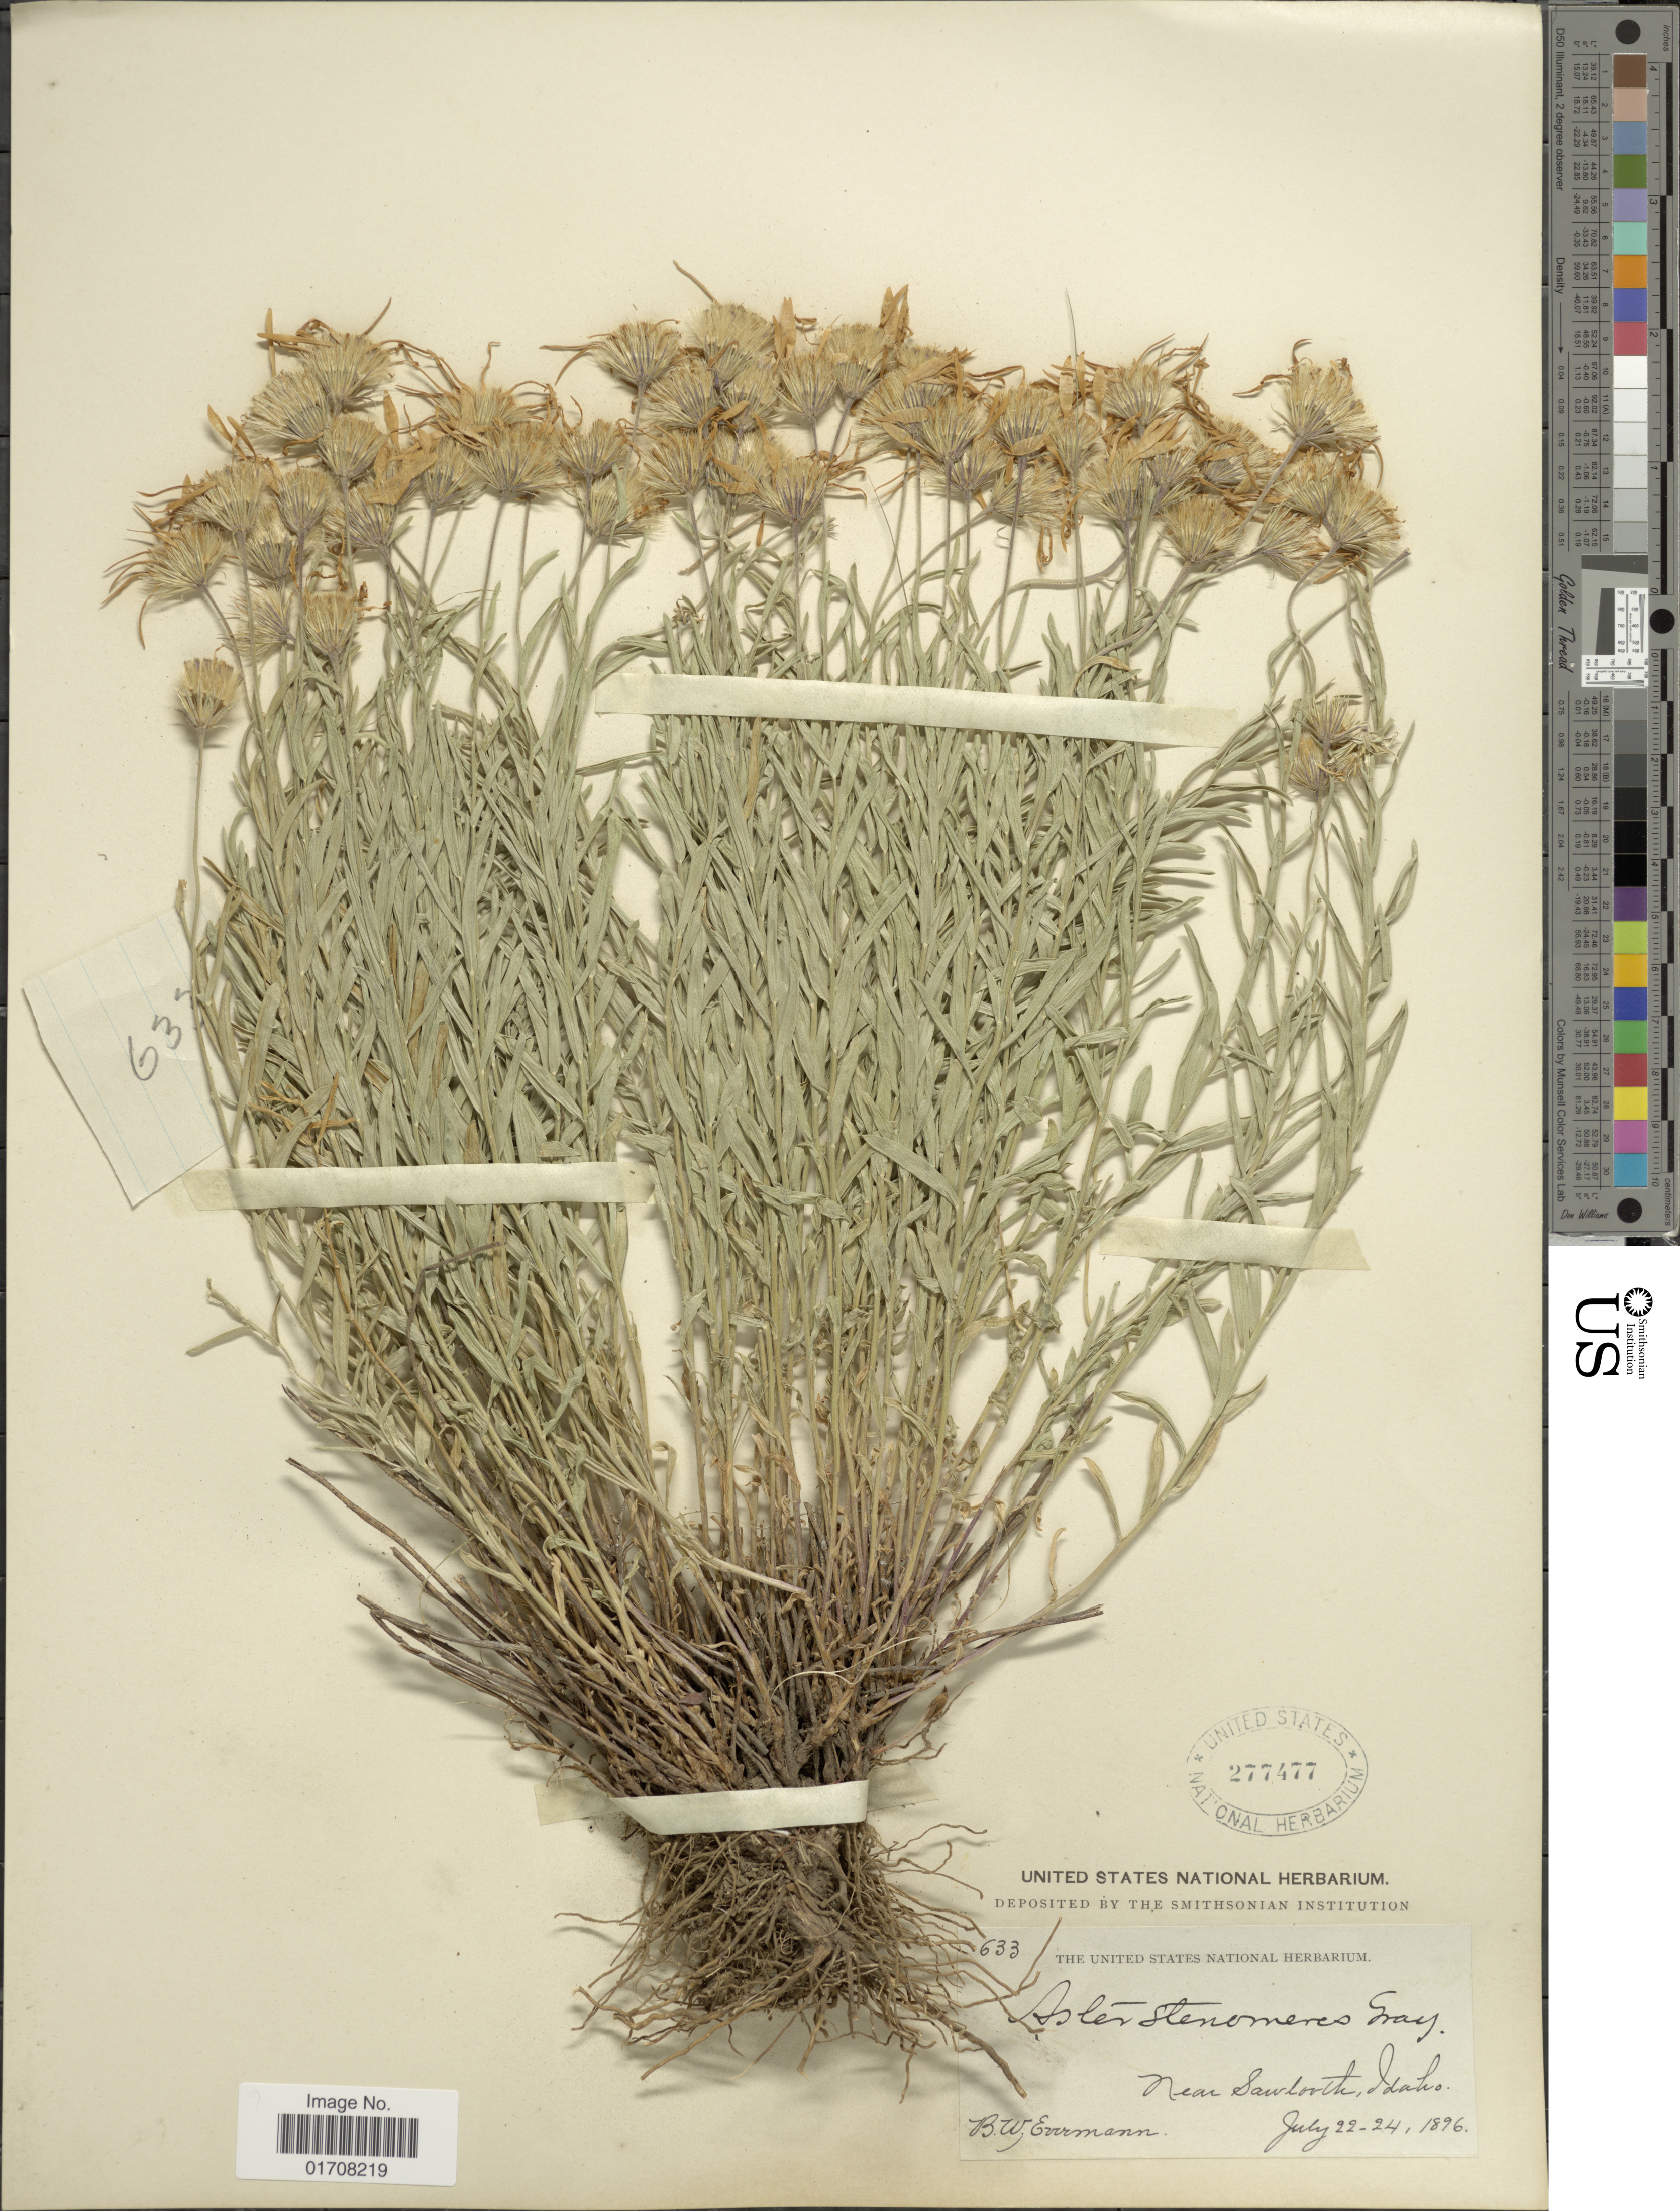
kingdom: Plantae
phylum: Tracheophyta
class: Magnoliopsida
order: Asterales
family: Asteraceae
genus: Ionactis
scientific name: Ionactis stenomeres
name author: (A. Gray) Greene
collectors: B. W. Evermann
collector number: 633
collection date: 1896-07-22/1896-07-24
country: United States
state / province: Idaho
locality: Near Sawtooth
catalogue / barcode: US 277477